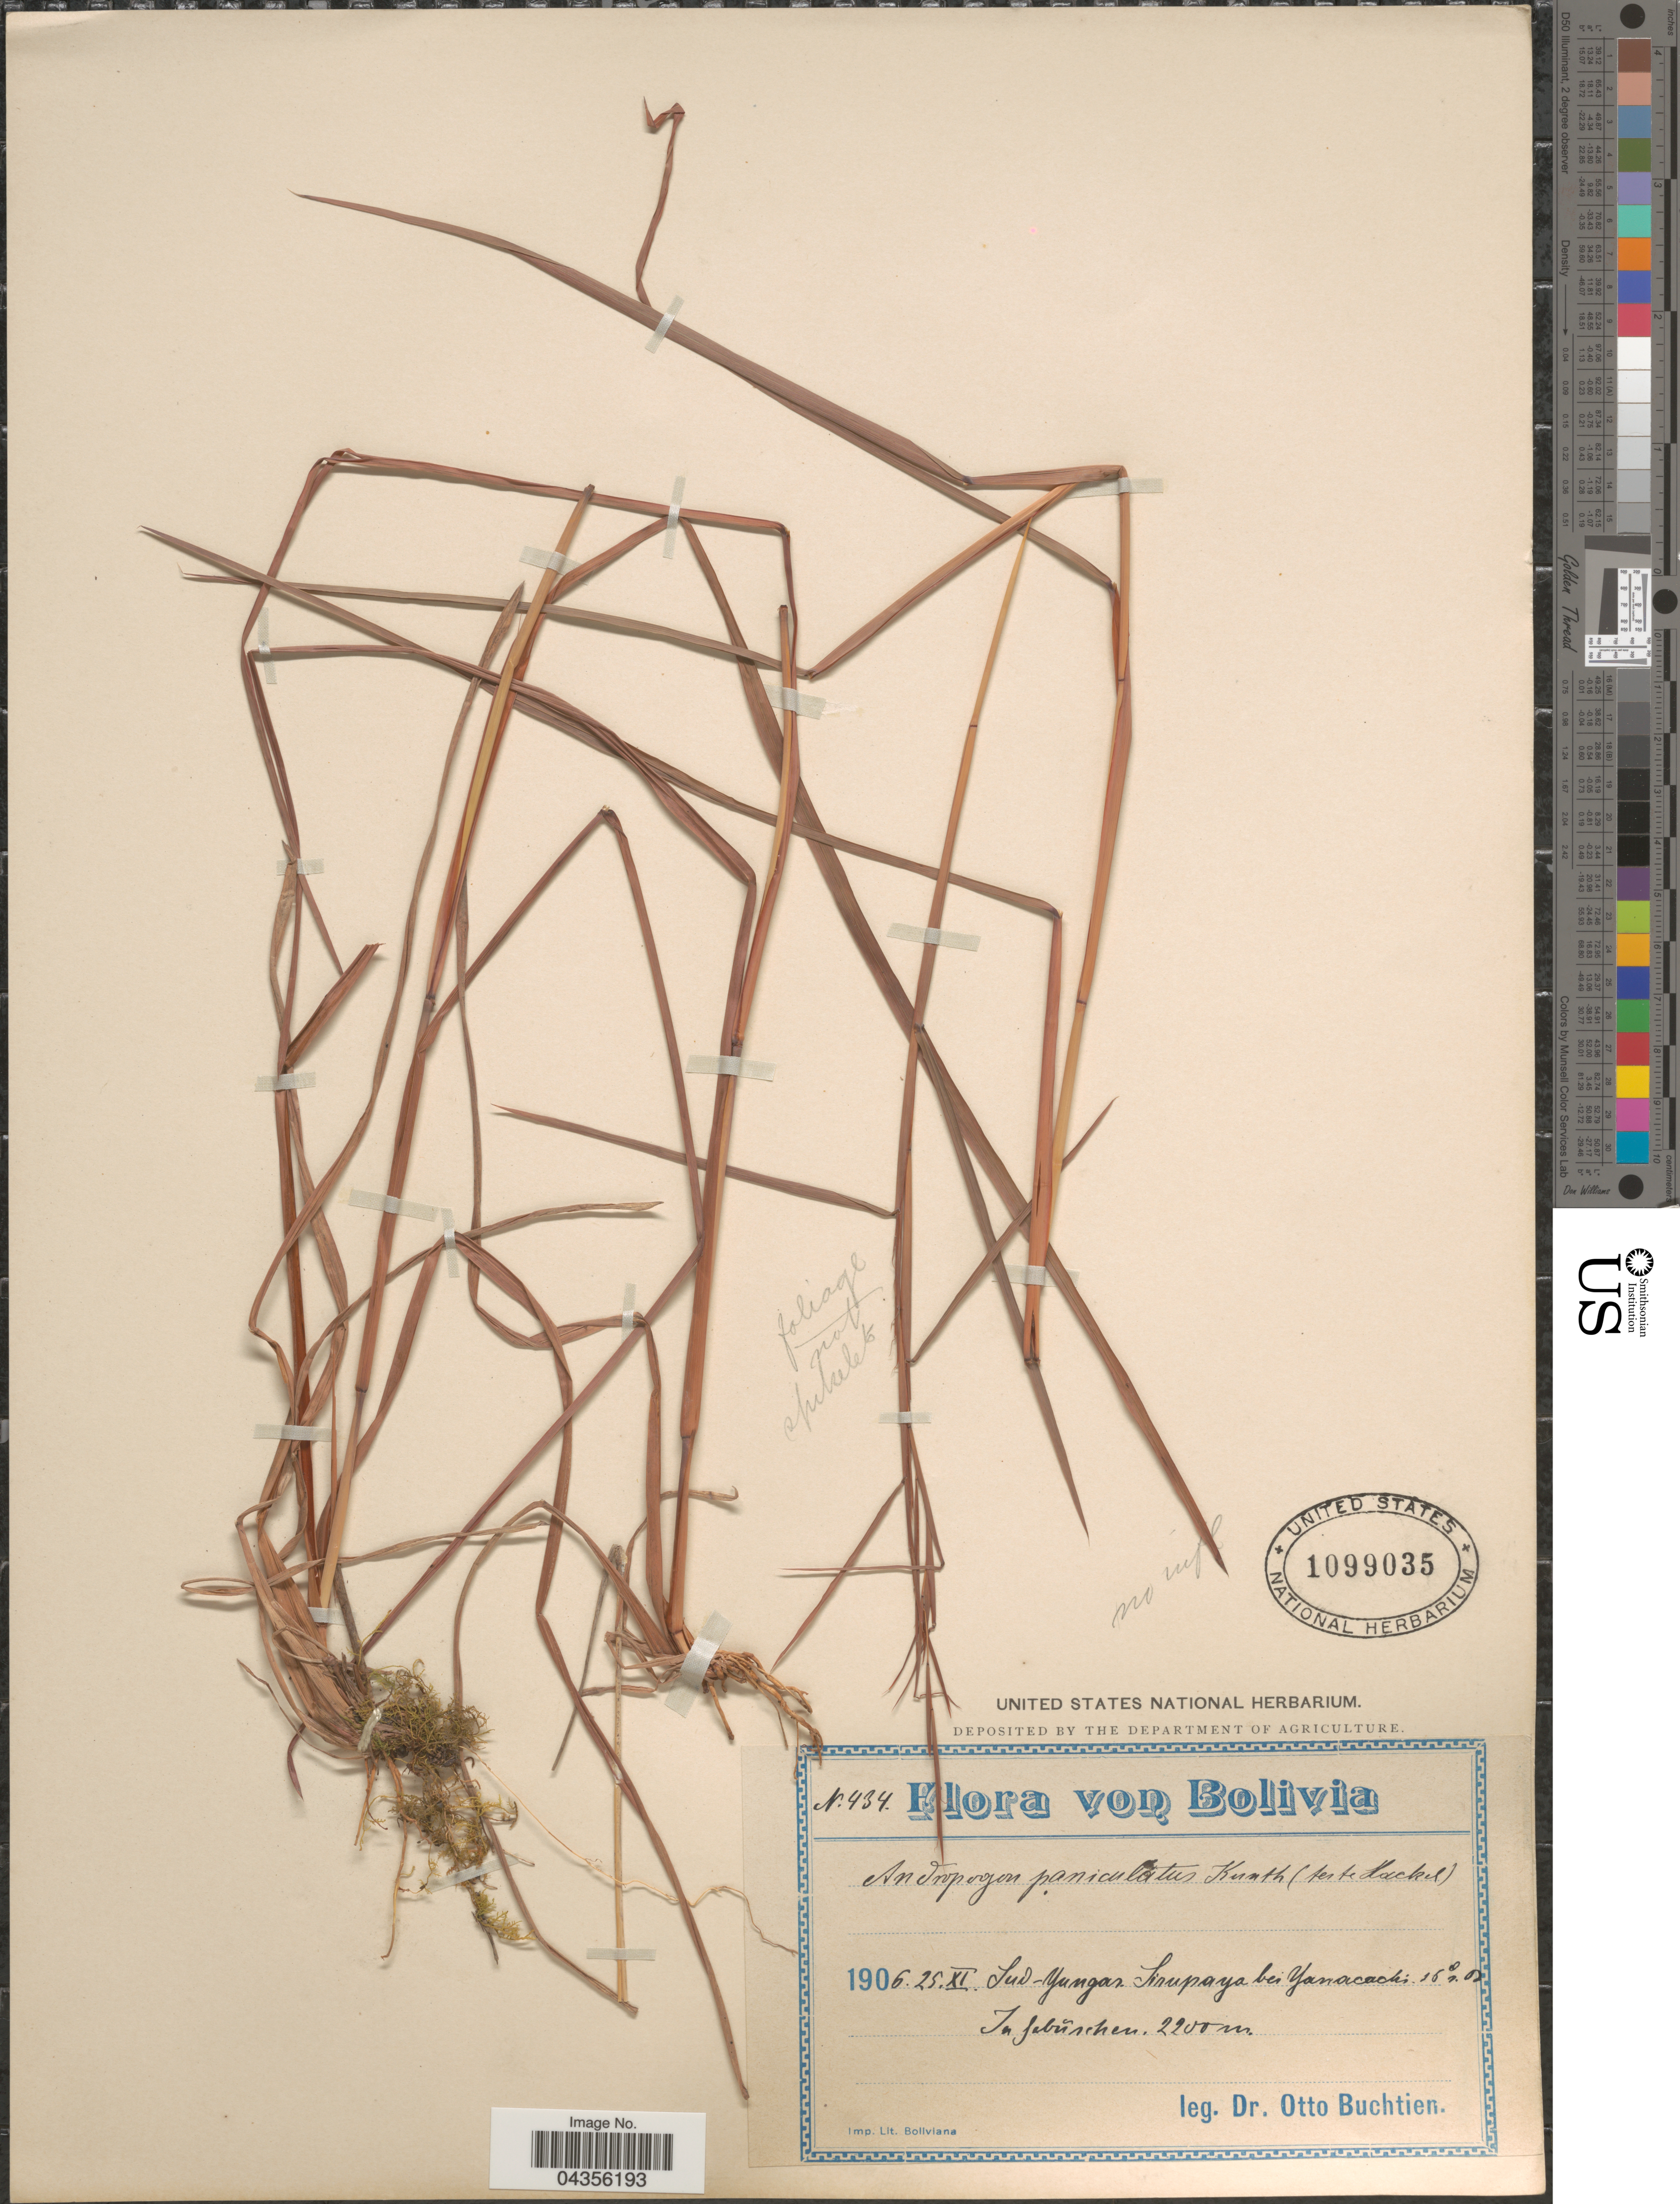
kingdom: Plantae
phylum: Tracheophyta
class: Liliopsida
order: Poales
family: Poaceae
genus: Schizachyrium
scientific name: Schizachyrium condensatum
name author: (Kunth) Nees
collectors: O. Buchtien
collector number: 434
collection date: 1906-11-25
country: Bolivia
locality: Sud-Yungas. Sirupaya bei Yanacachi 16° r. or In gebüschen.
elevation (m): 2200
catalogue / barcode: US 1099035